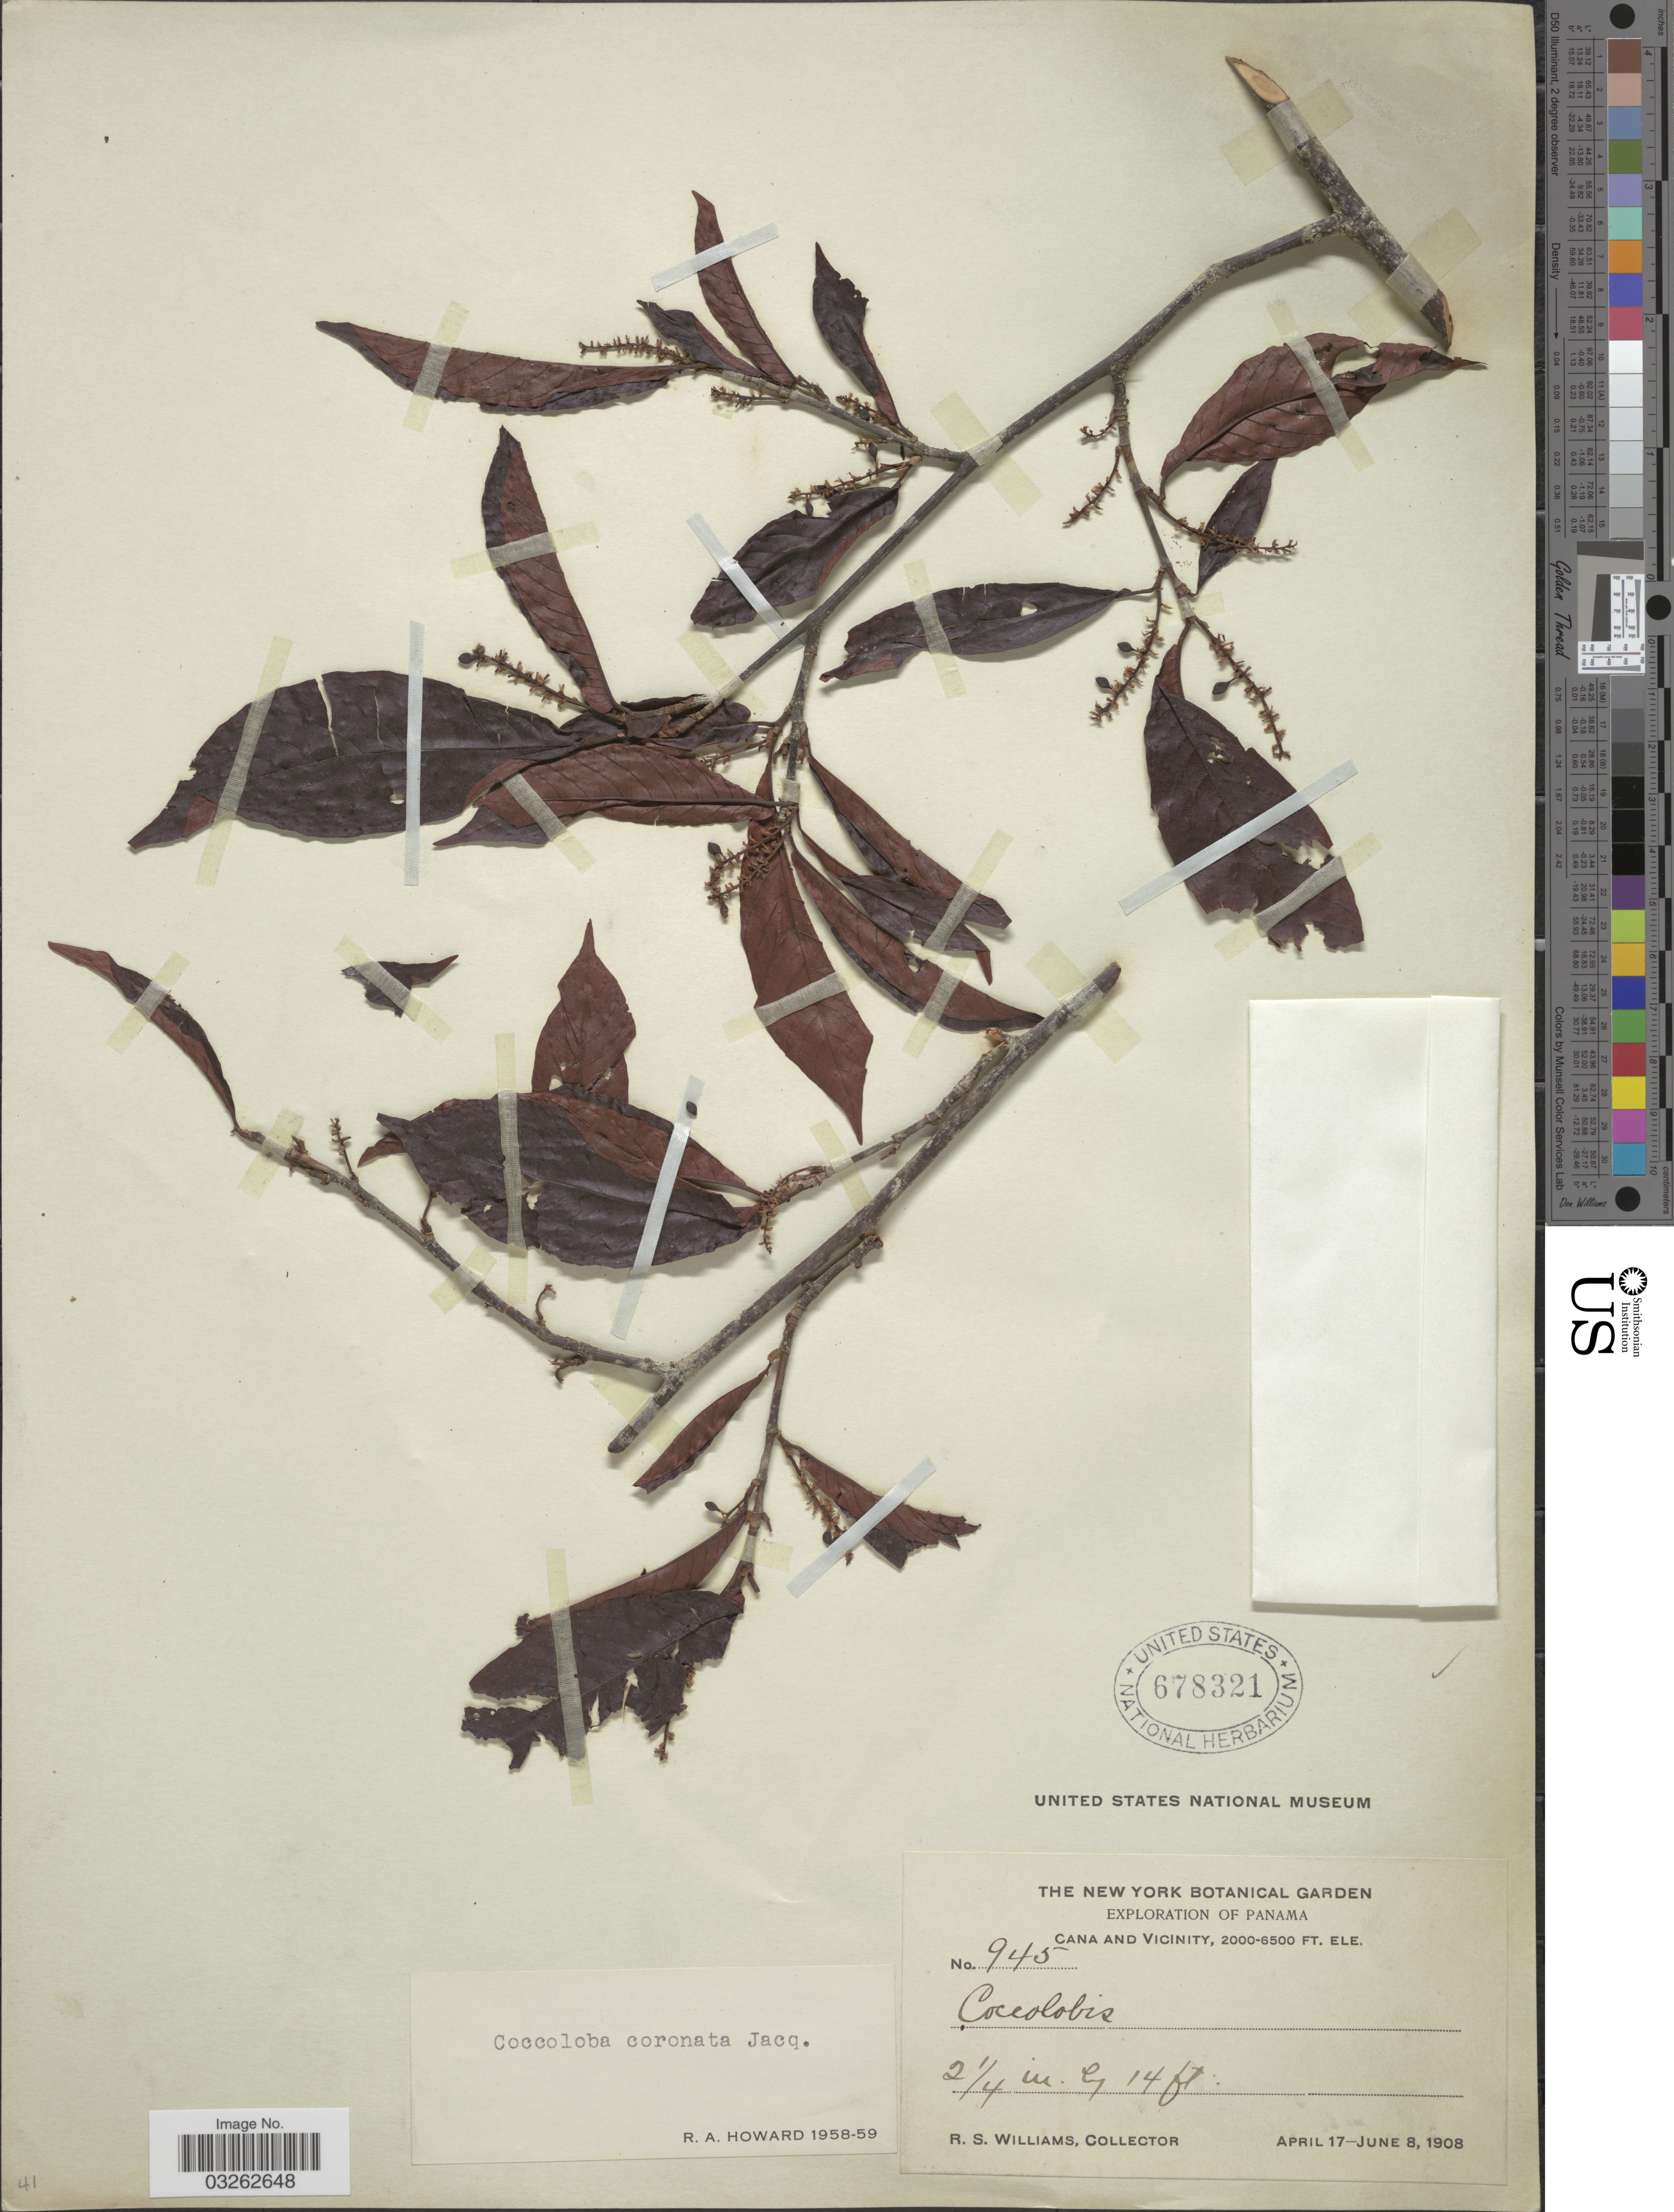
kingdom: Plantae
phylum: Tracheophyta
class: Magnoliopsida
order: Caryophyllales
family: Polygonaceae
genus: Coccoloba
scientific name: Coccoloba coronata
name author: Jacq.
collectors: R. S. Williams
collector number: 945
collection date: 1908-04-17/1908-06-08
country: Panama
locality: Cana and vicinity.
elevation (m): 610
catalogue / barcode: US 678321